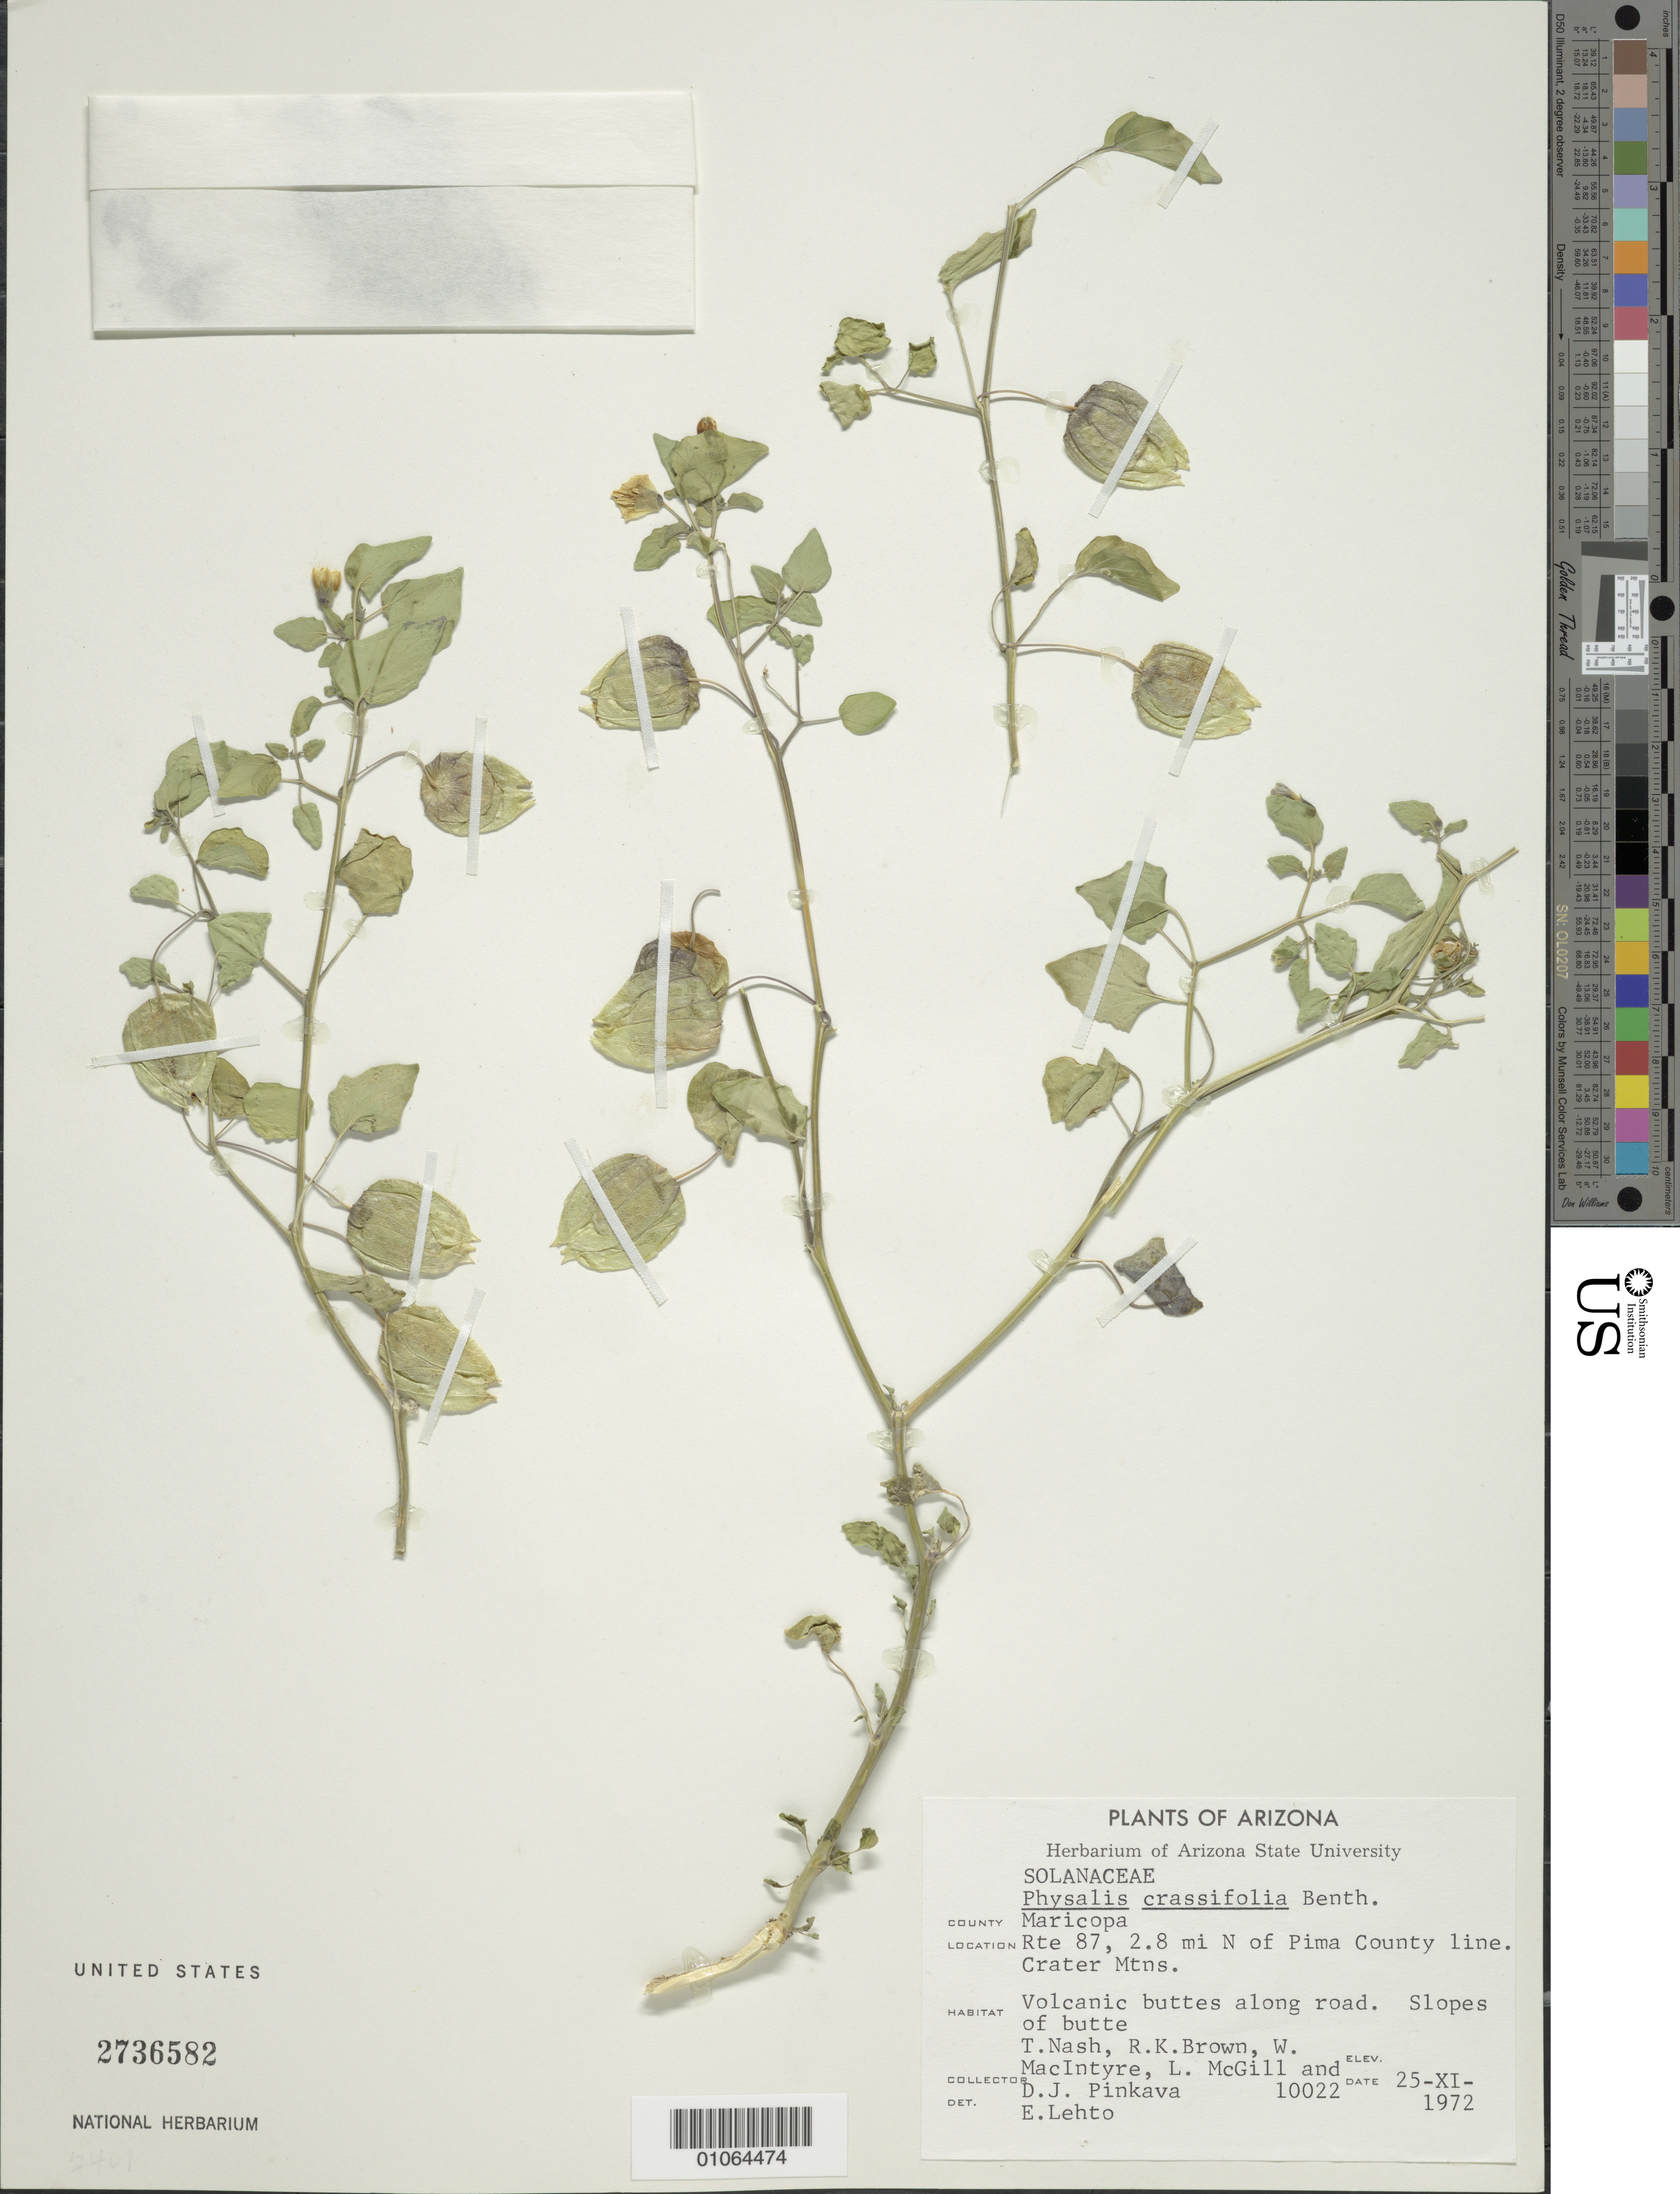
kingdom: Plantae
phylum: Tracheophyta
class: Magnoliopsida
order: Solanales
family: Solanaceae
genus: Physalis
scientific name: Physalis crassifolia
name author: Benth.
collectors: T. Nash, R. K. Brown, W. Macintyre, L. McGill & D. J. Pinkava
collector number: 10022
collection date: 1972-11-25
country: United States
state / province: Arizona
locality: County Maricopa. Rte 87, 2.8 mi N of Pima County Line. Crater Mtns. Volcanic buttes along road. Slopes of butte.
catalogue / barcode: US 2736582